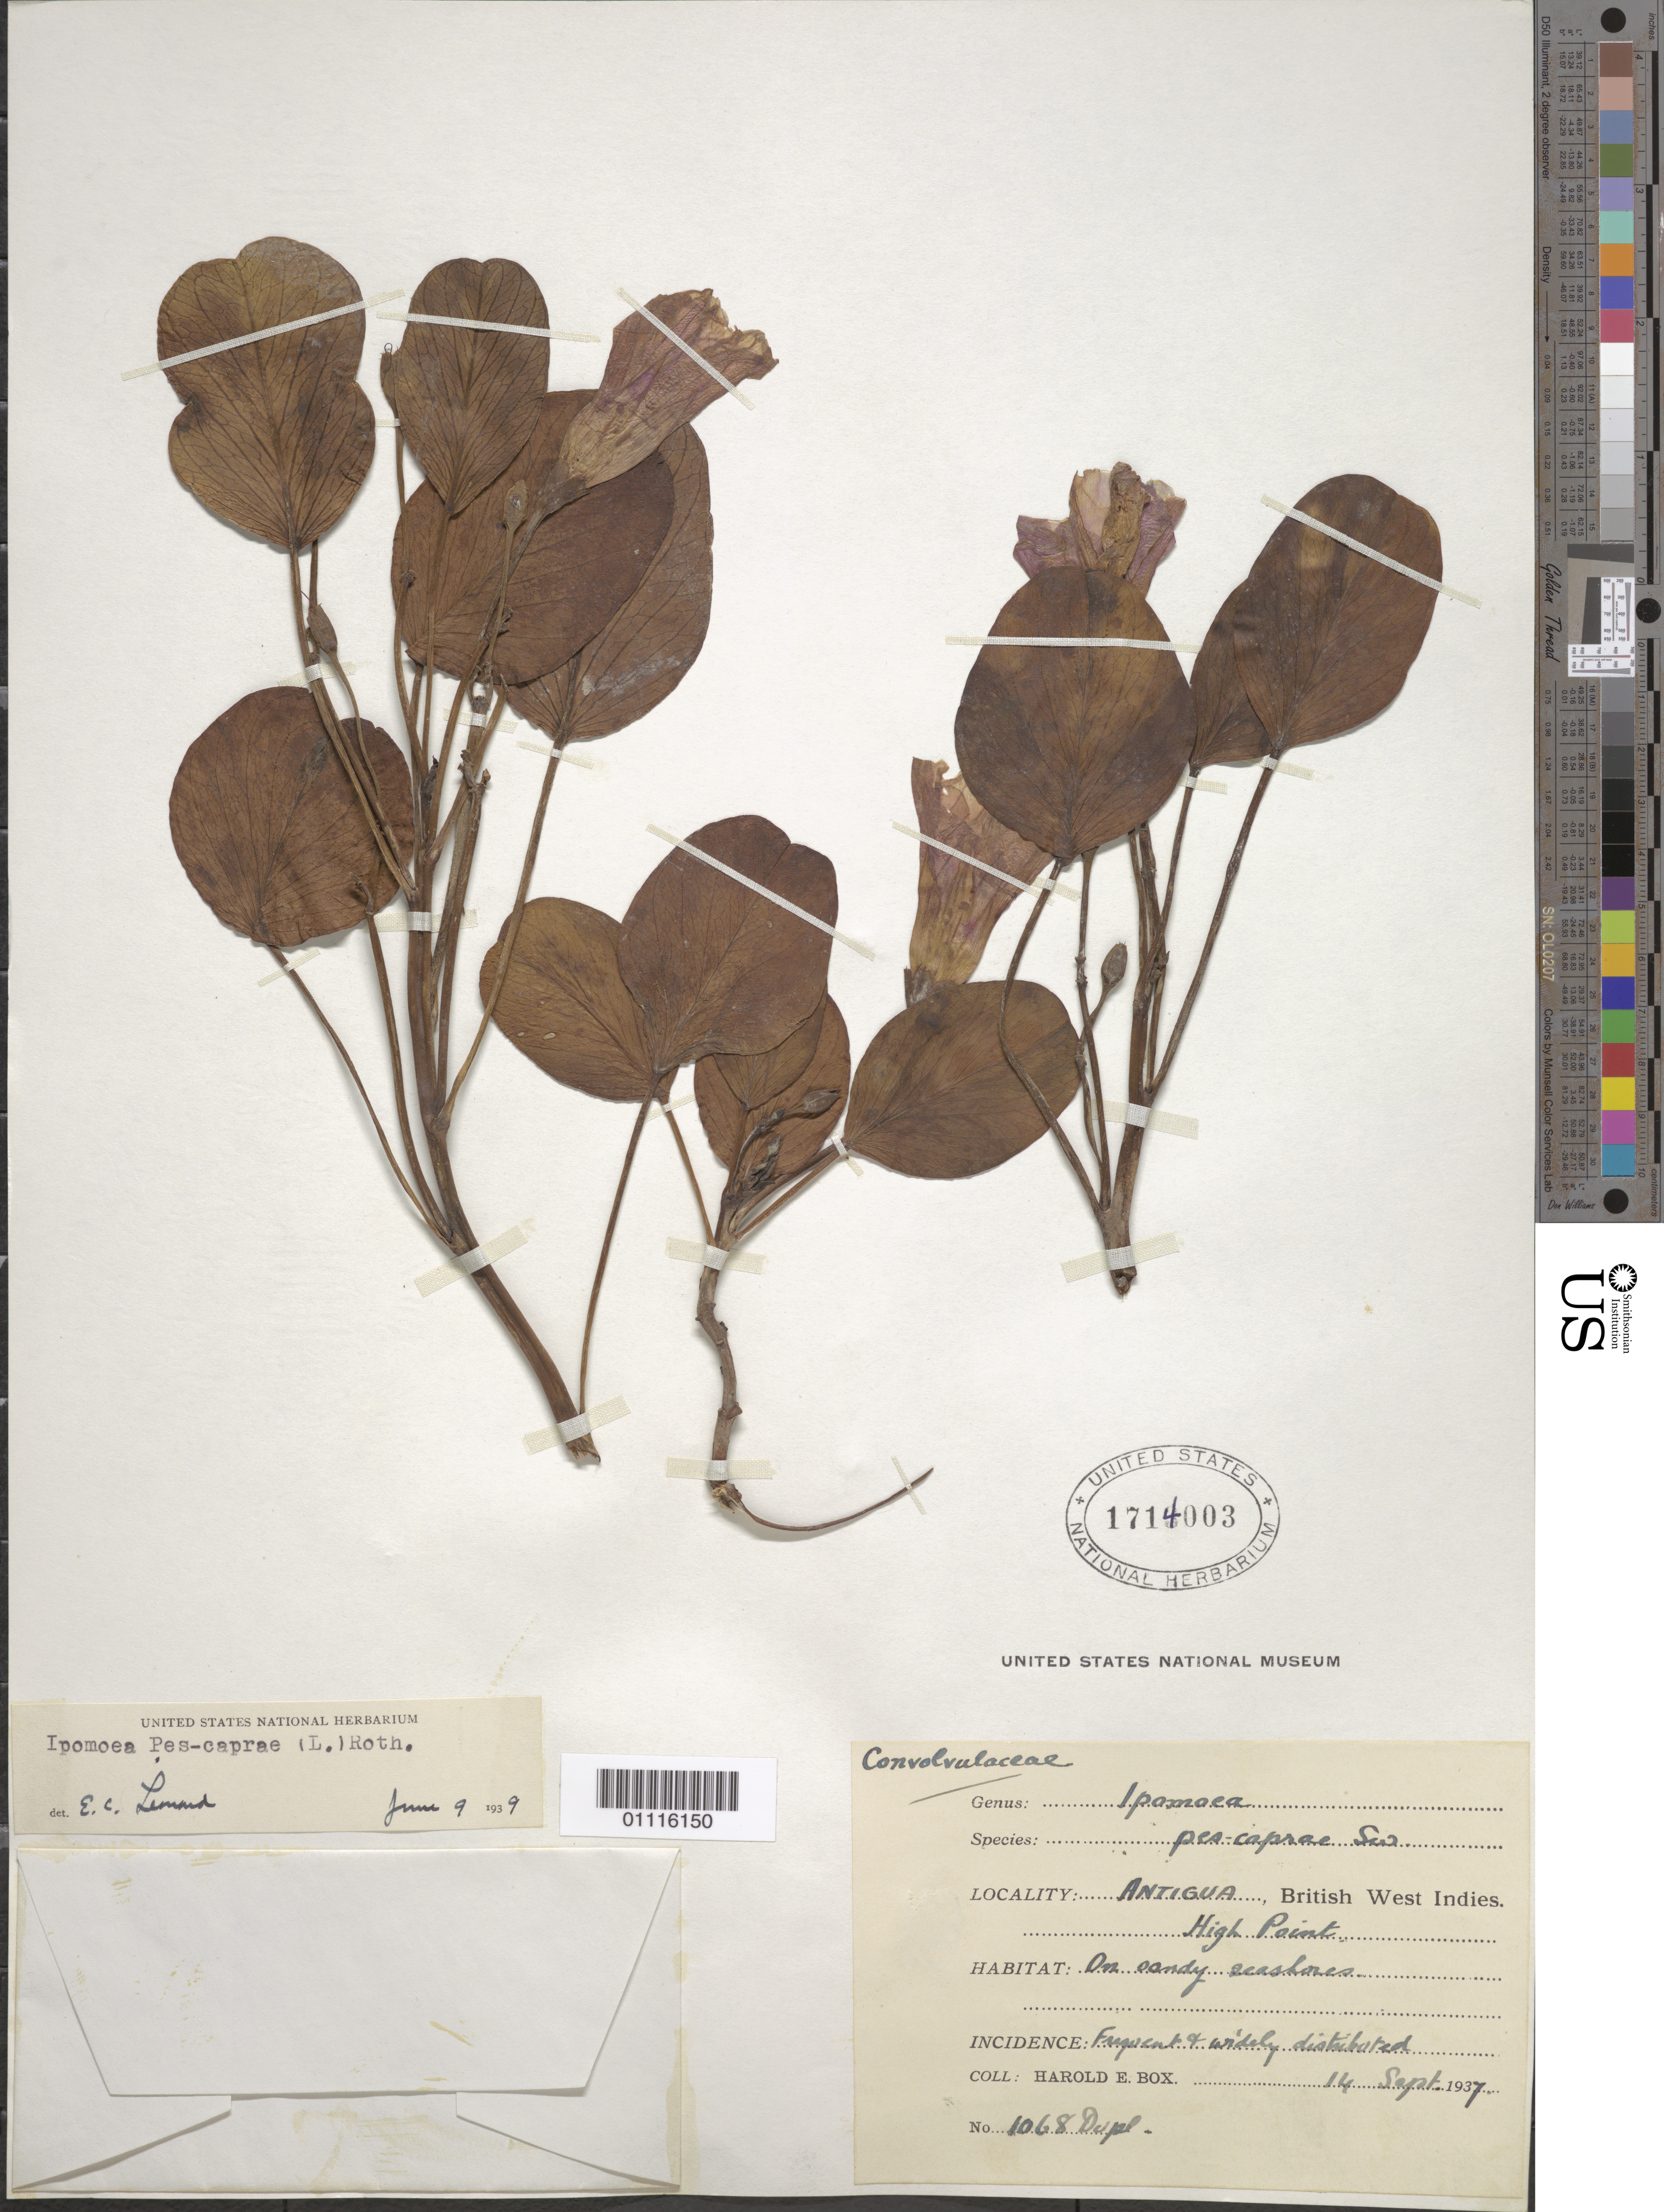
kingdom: Plantae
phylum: Tracheophyta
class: Magnoliopsida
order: Solanales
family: Convolvulaceae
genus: Ipomoea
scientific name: Ipomoea pes-caprae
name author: (L.) R. Br.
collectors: H. E. Box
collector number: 1068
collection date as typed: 14 Sep 1937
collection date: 1937-09-14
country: Antigua and Barbuda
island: Antigua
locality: High Point. On sandy seashores.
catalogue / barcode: US 1714003